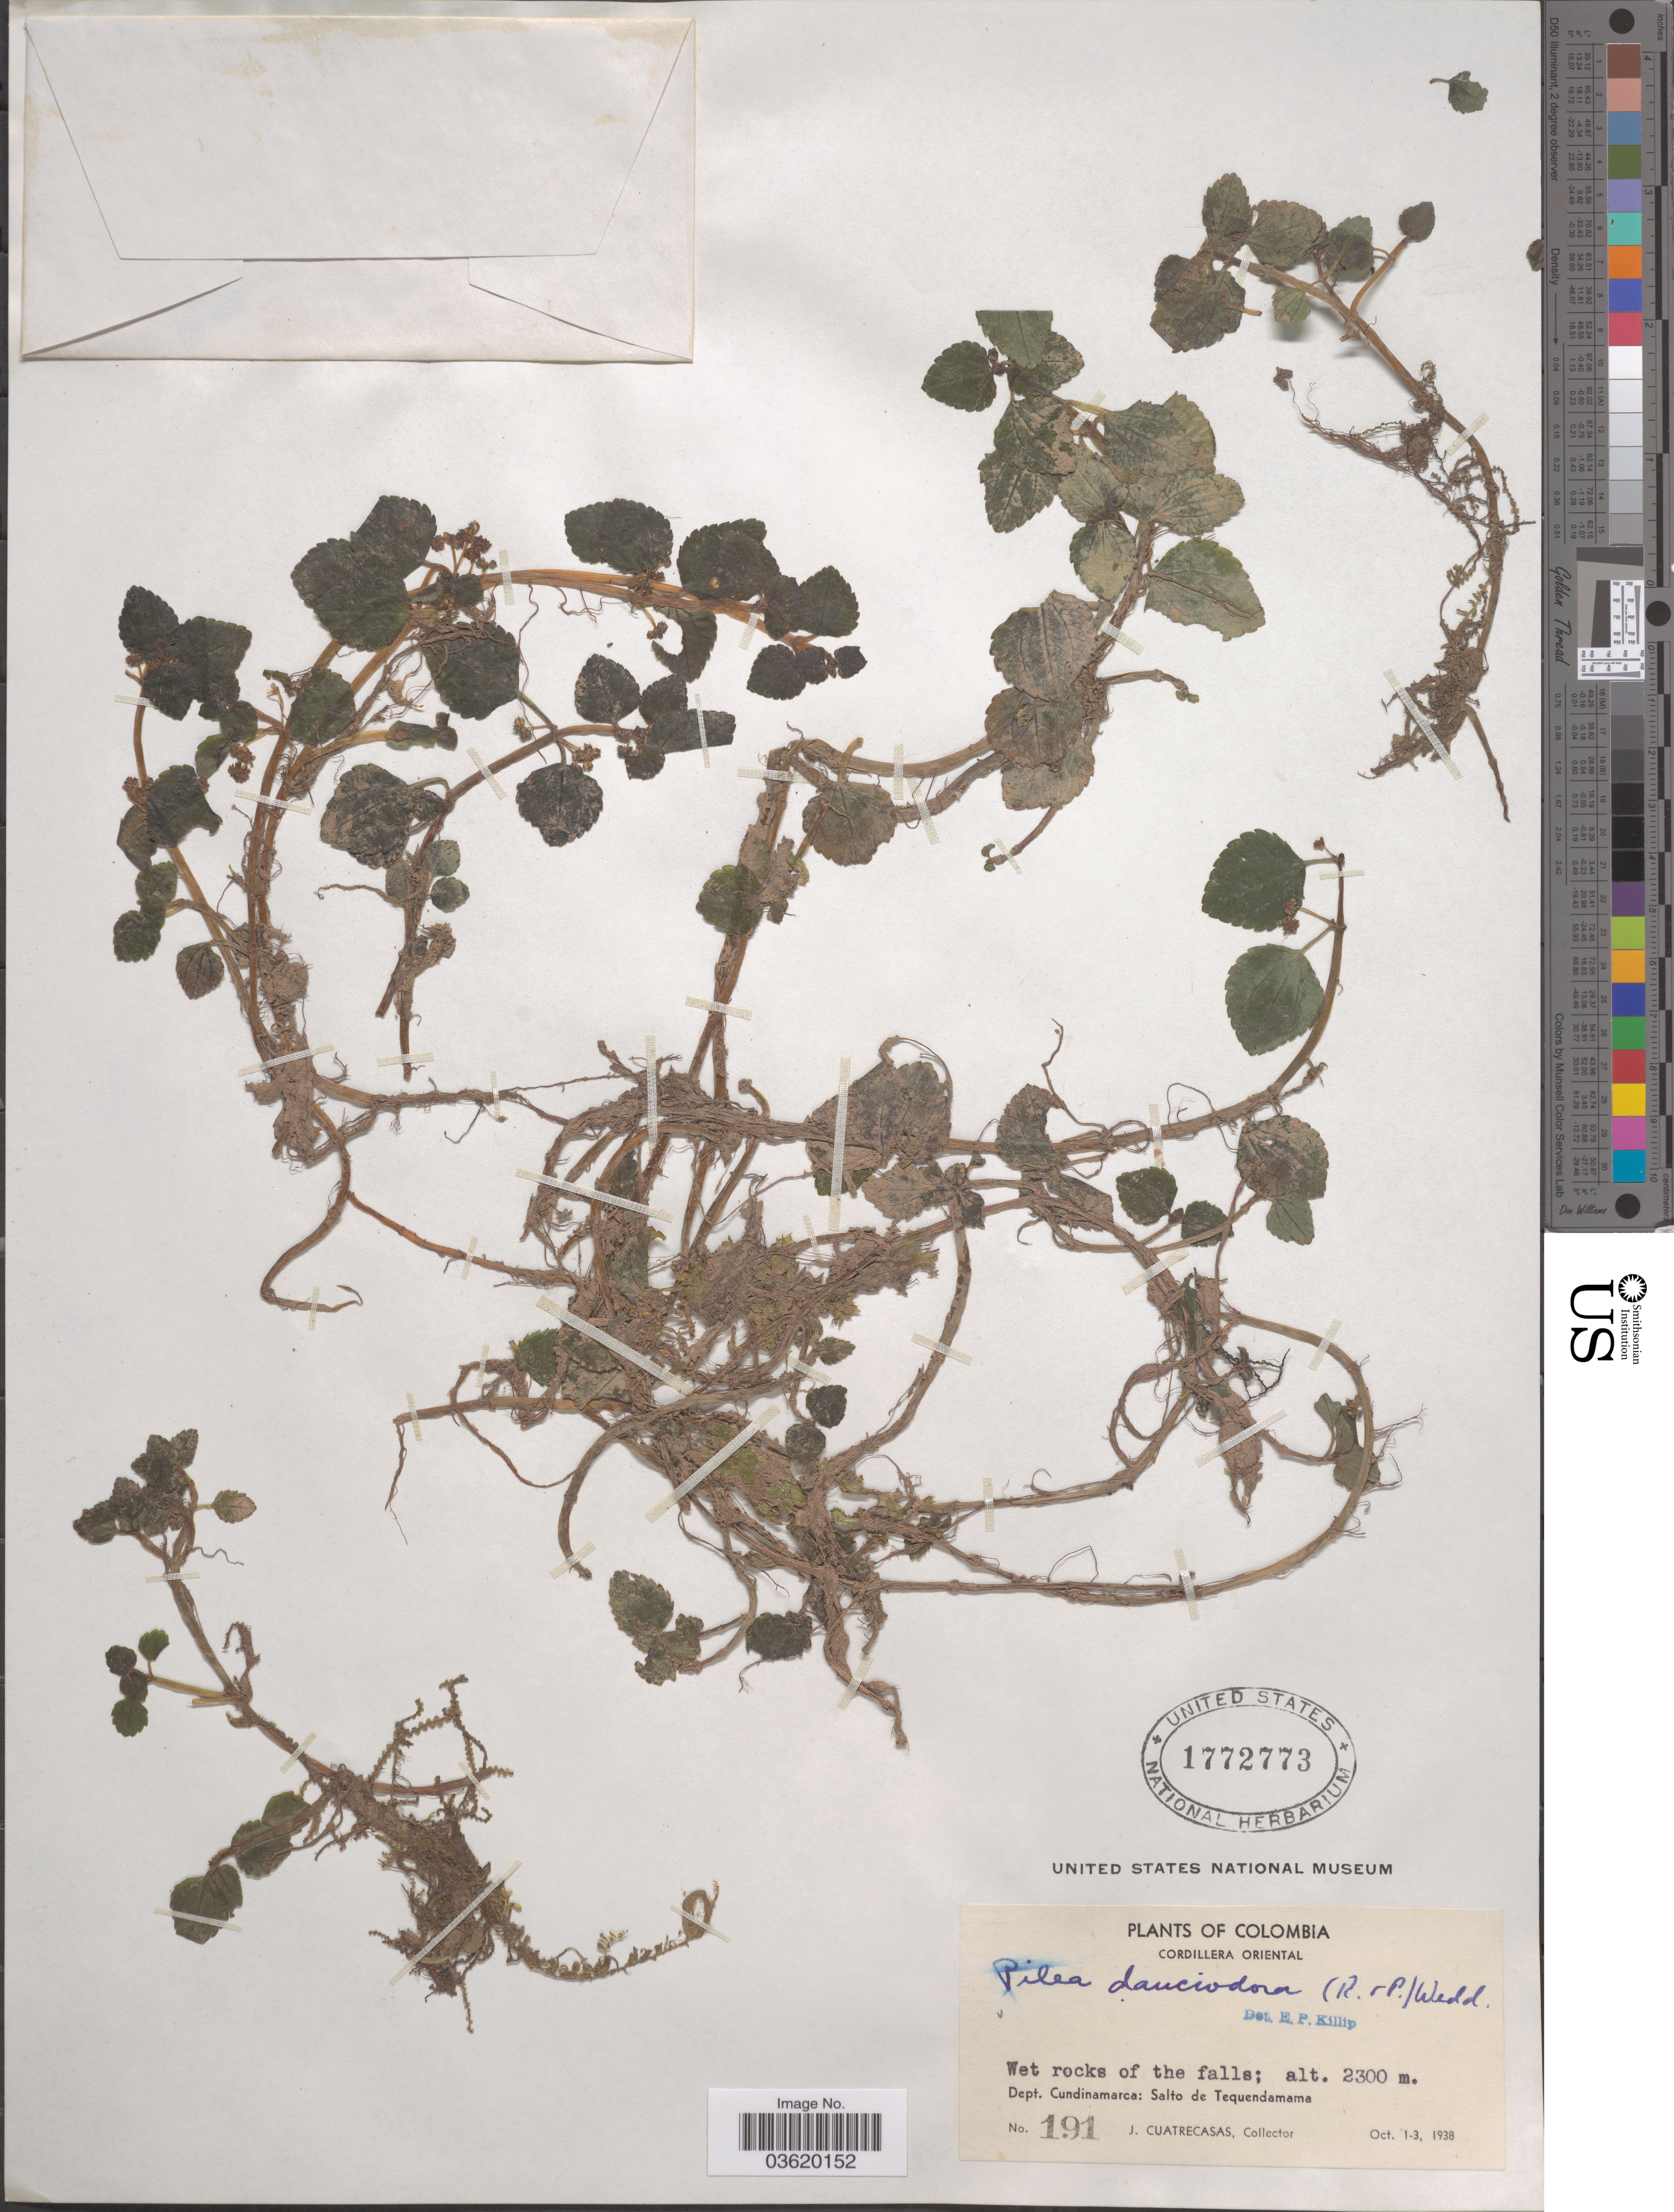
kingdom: Plantae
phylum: Tracheophyta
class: Magnoliopsida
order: Rosales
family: Urticaceae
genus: Pilea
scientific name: Pilea dauciodora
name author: Pav. ex Wedd.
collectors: J. Cuatrecasas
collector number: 191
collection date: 1938-10-01/1938-10-03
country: Colombia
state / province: Cundinamarca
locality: Cordillera Oriental. Dept. Cundinamarca: Salto de Tequendamama.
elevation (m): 2300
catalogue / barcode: US 1772773